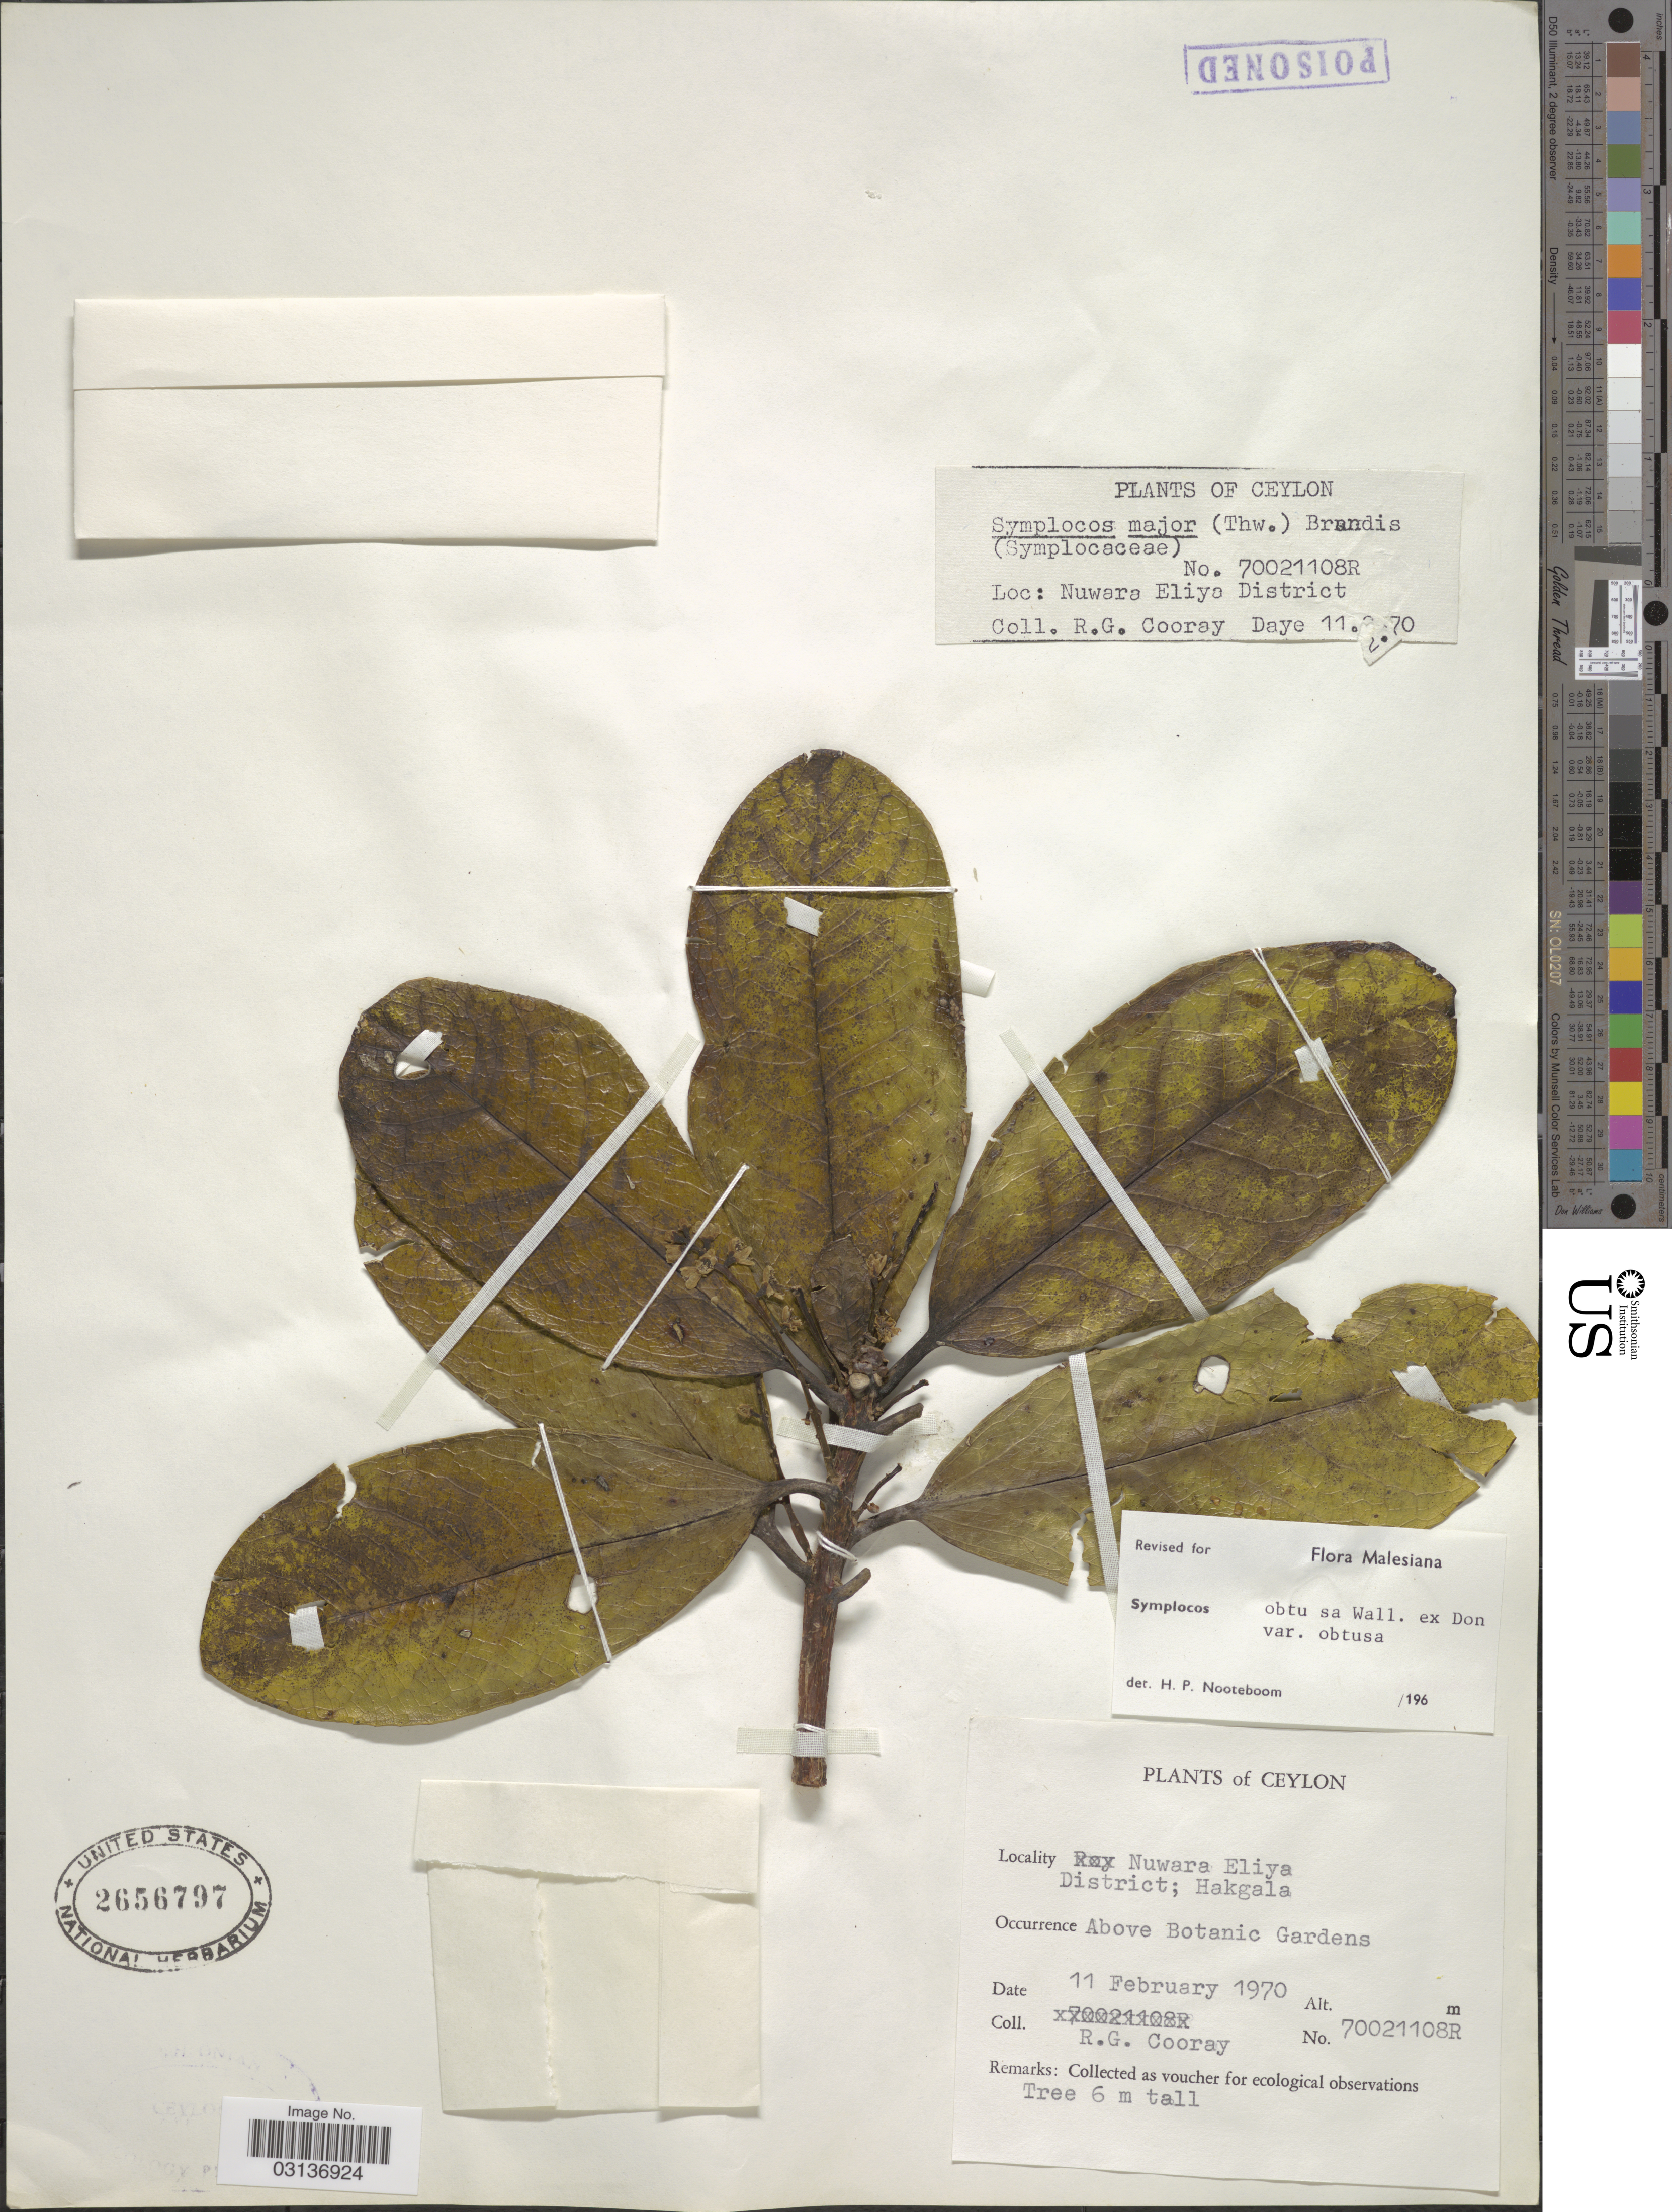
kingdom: Plantae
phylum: Tracheophyta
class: Magnoliopsida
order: Ericales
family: Symplocaceae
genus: Symplocos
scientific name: Symplocos obtusa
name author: Wall. ex G. Don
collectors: R. Cooray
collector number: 70021108R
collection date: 1970-02-11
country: Sri Lanka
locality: Ceylon. Nuwara Eliya District; Hakgala. Above Botanic Gardens.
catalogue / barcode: US 2656797